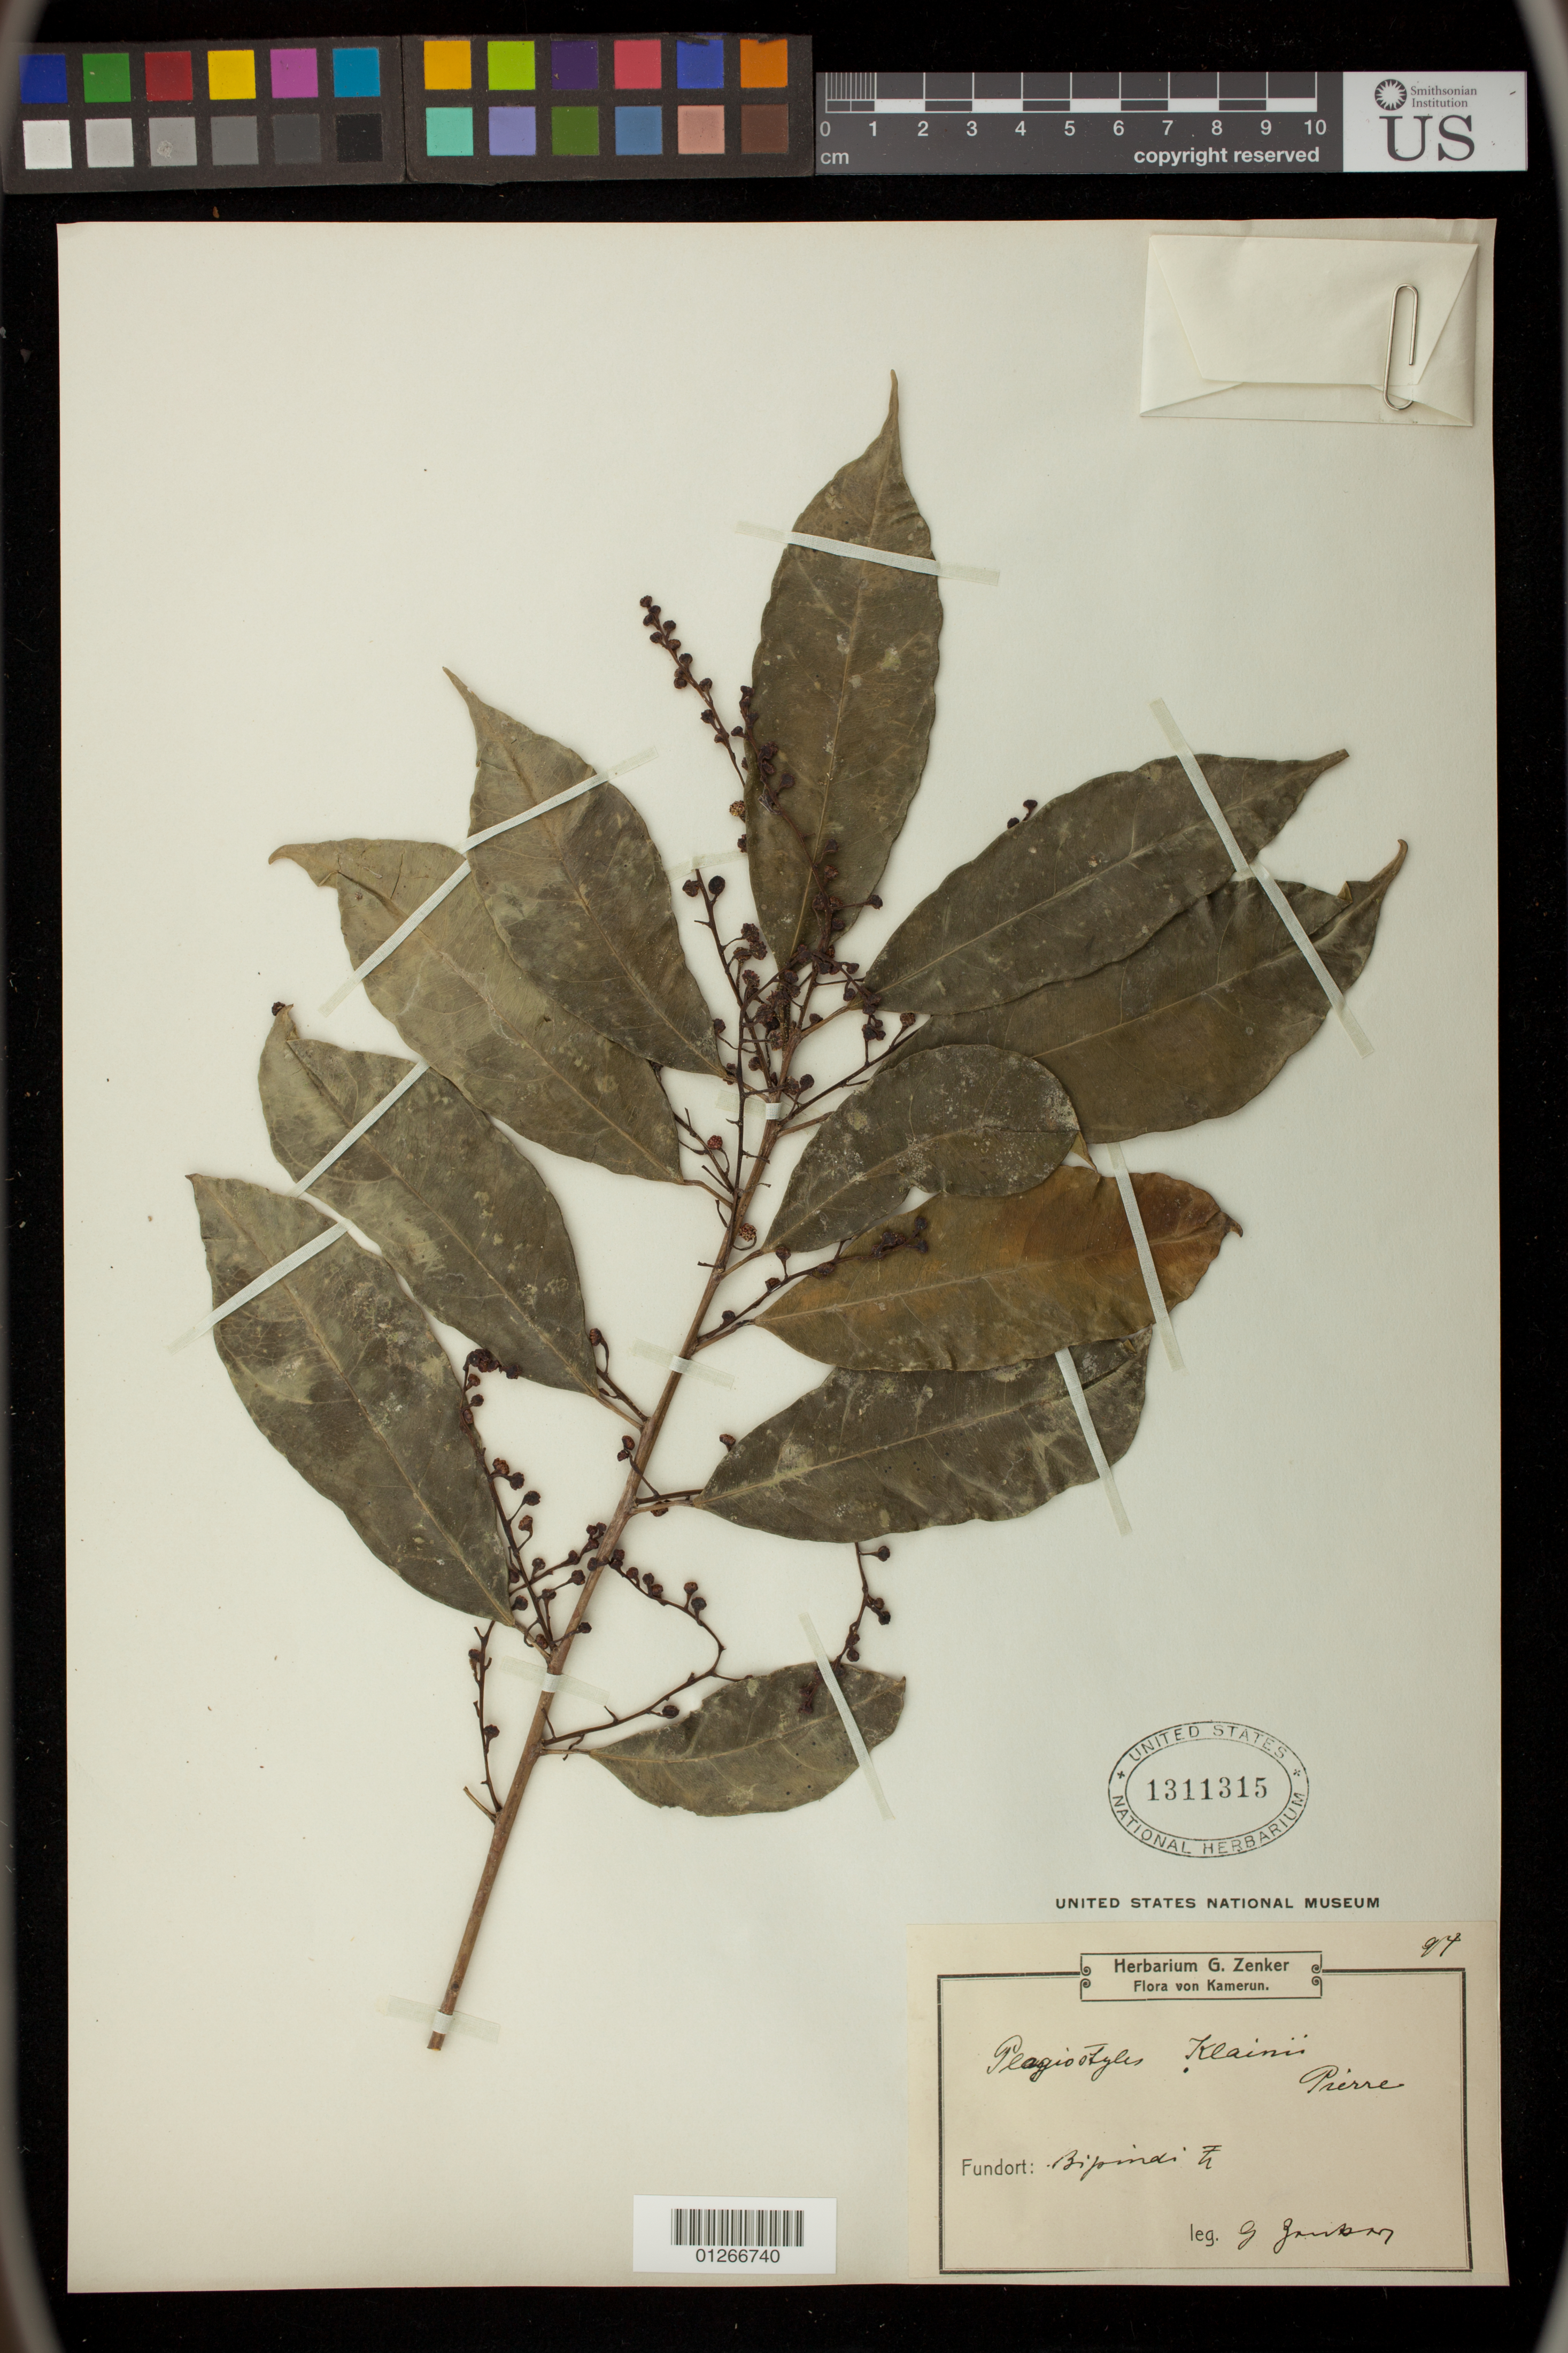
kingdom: Plantae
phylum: Tracheophyta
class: Magnoliopsida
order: Malpighiales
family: Euphorbiaceae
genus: Plagiostyles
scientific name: Plagiostyles klaineana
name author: Pierre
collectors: G. A. Zenker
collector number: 94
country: Cameroon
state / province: Sud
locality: Bipindi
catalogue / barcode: US 1311315